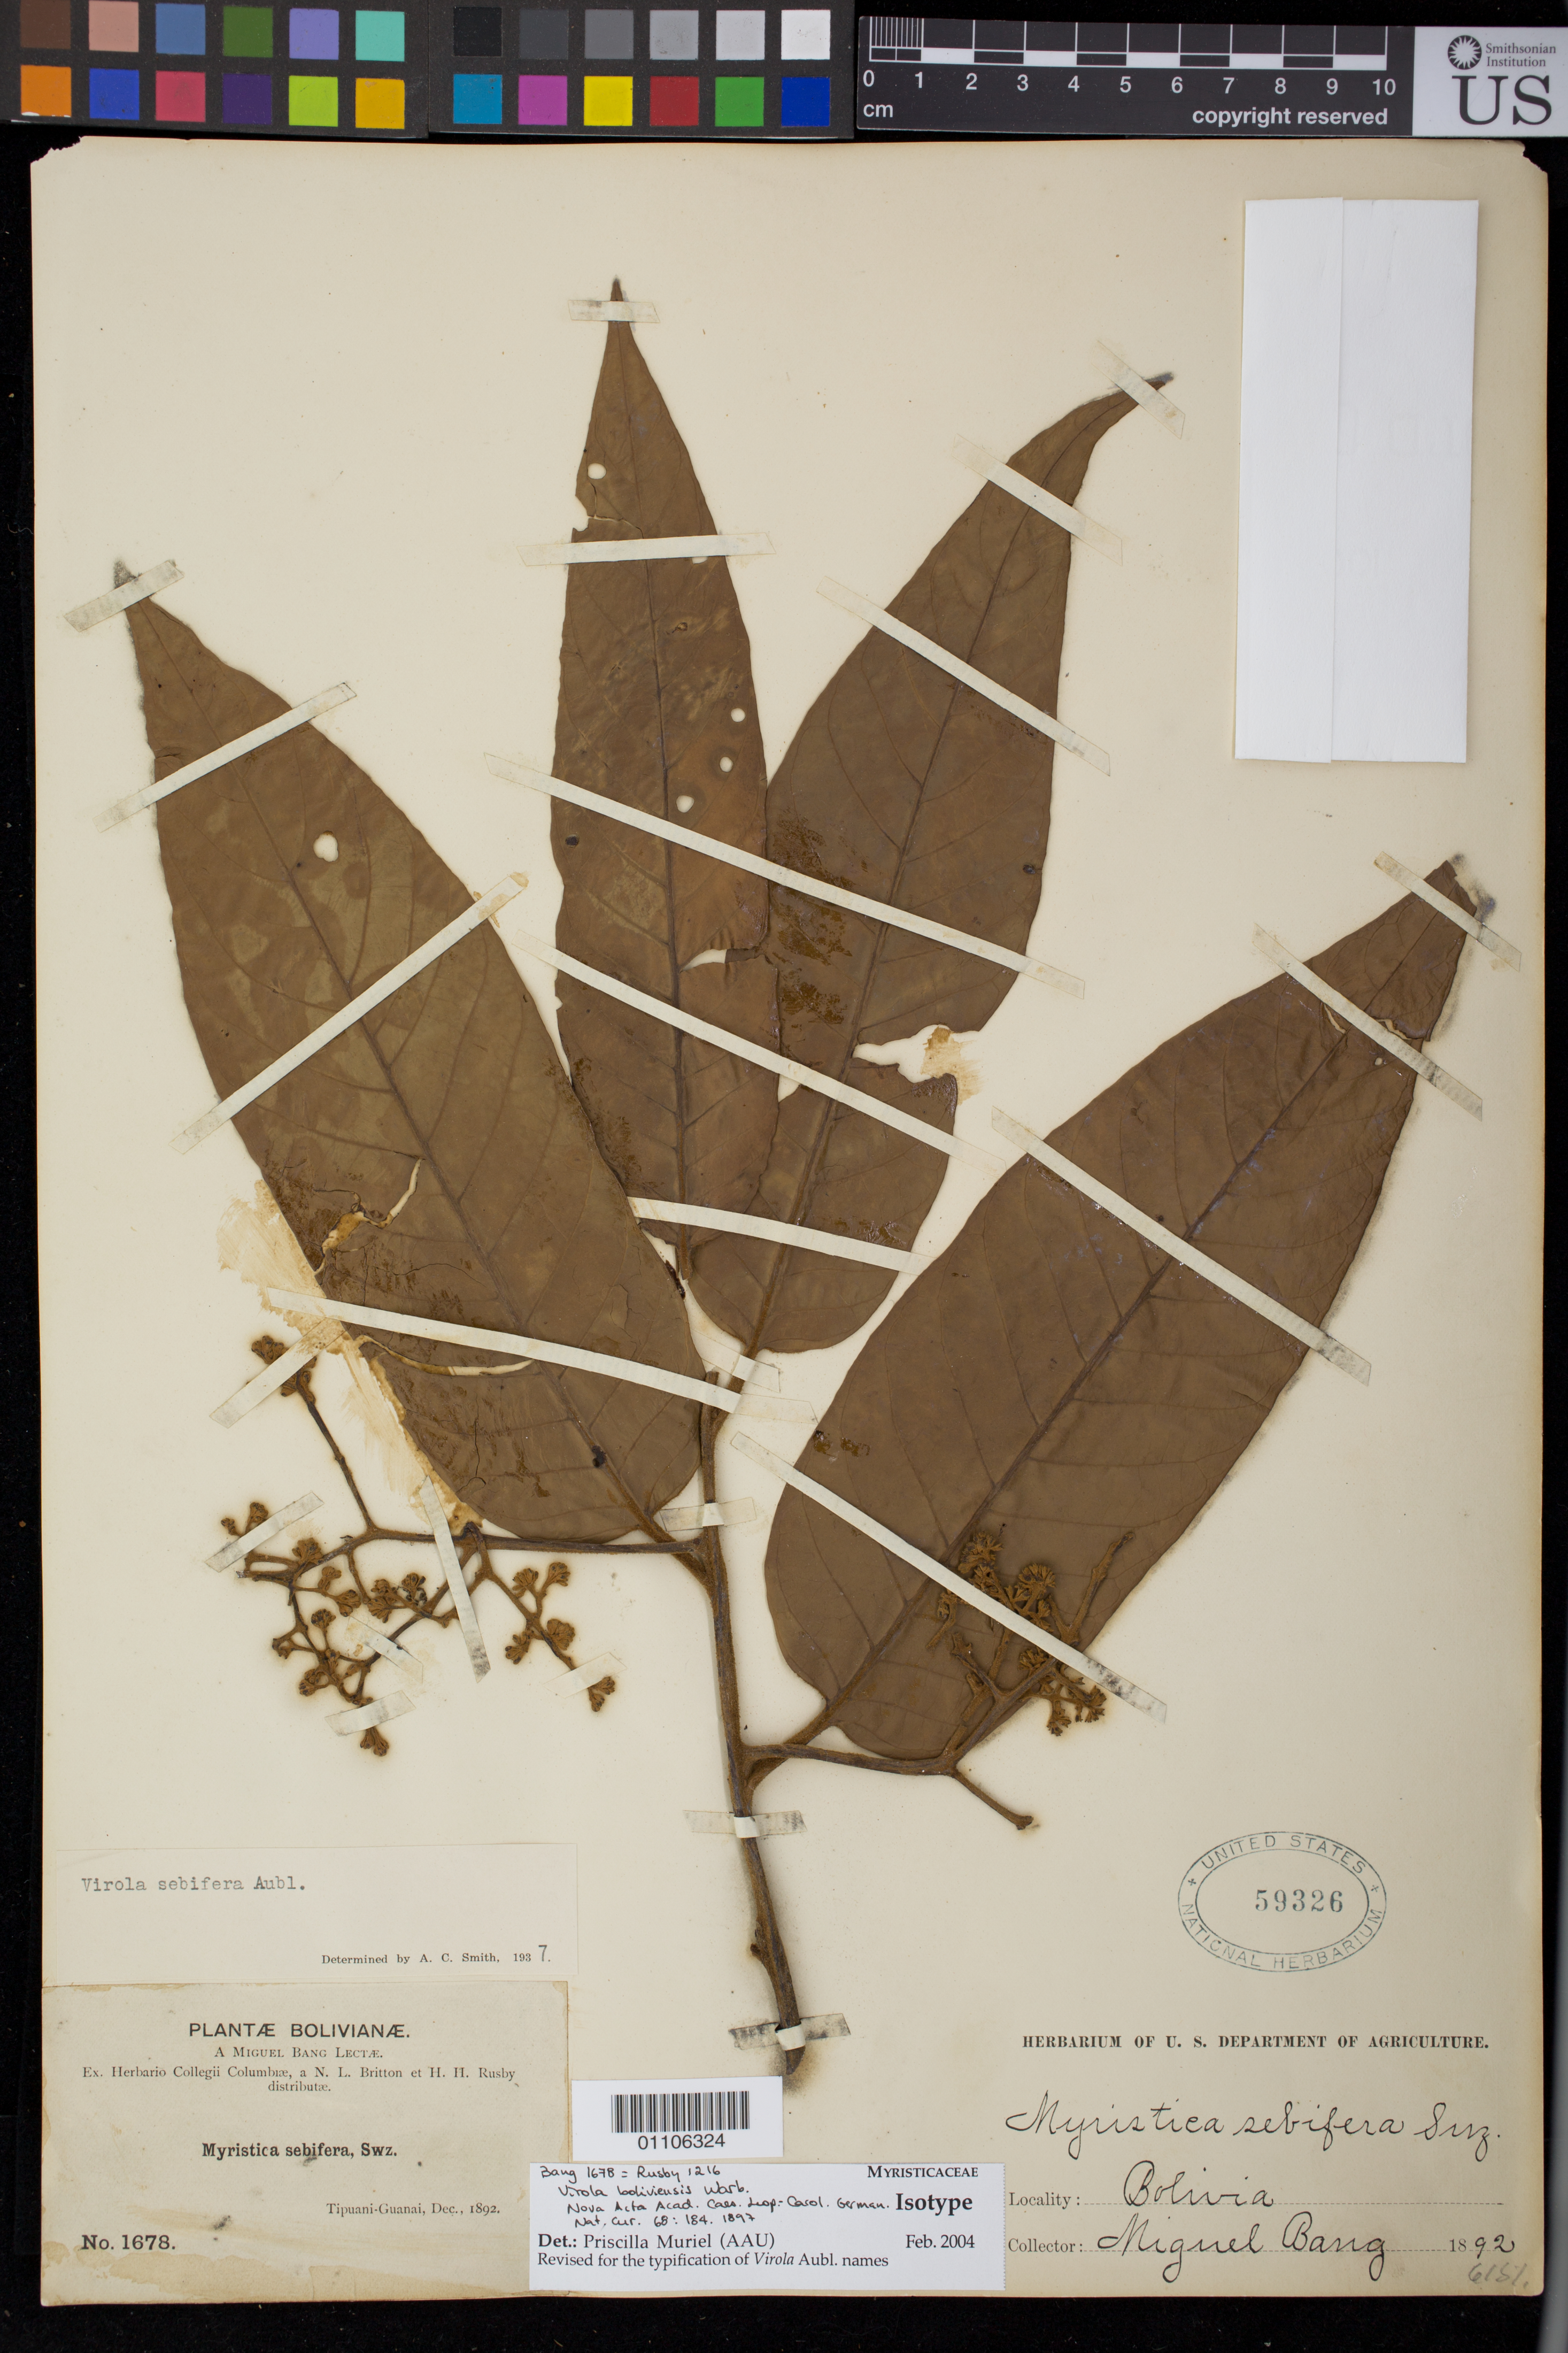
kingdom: Plantae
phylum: Tracheophyta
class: Magnoliopsida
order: Magnoliales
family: Myristicaceae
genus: Virola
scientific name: Virola boliviensis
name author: Warb.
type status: Isosyntype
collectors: M. Bang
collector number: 1678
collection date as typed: Dec 1892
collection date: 1892-12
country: Bolivia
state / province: La Paz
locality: Tipuani-Guanai.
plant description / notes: Annotated as "isotype" by P. Muriel (2004) but one of several collections (i.e., syntypes) cited in protologue. Note also that Muriel annotated (2004) 2 US sheets of Rusby 1216 as "isolectotype".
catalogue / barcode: US 59326